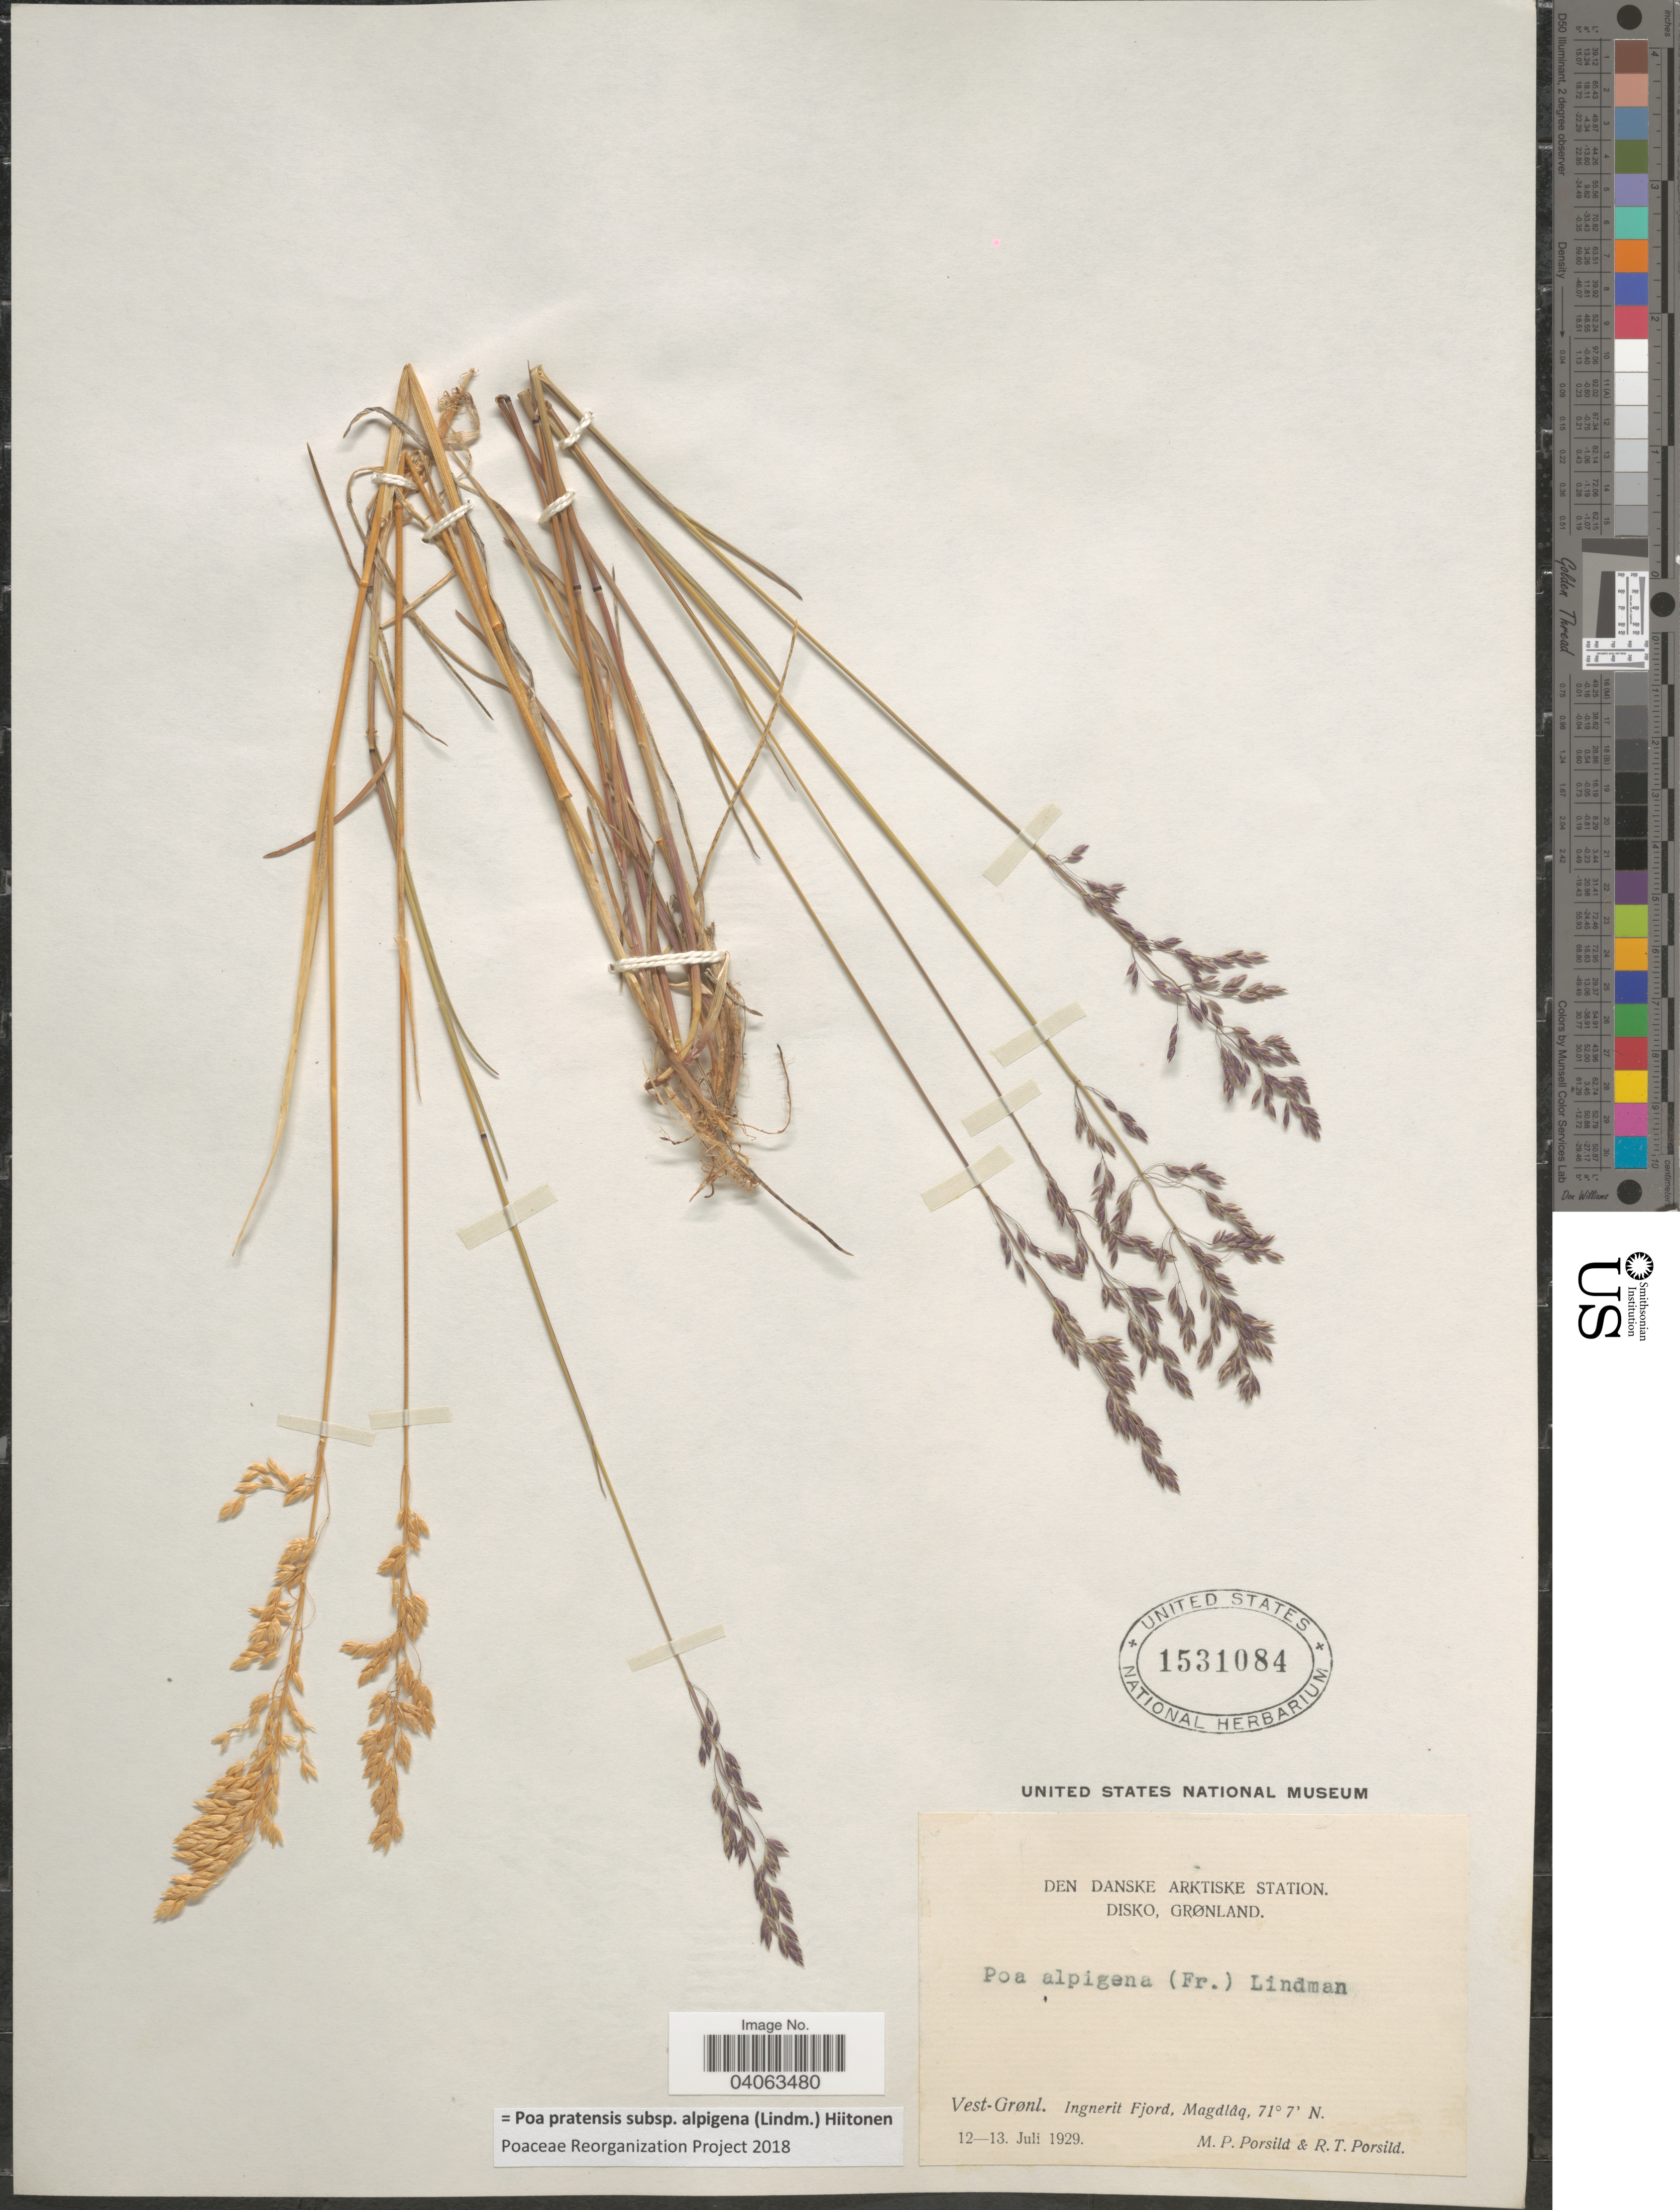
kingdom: Plantae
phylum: Tracheophyta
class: Liliopsida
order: Poales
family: Poaceae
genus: Poa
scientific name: Poa pratensis subsp. alpigena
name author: (Lindm.) Hiitonen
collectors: M. P. Porsild & R. T. Porsild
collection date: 1929-07-12/1929-07-13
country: Greenland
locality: Den Danske Arktiske Station Disko, Grønland. Vest-Grønl. Ingnerit Fjord, Magdlâq.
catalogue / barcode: US 1531084